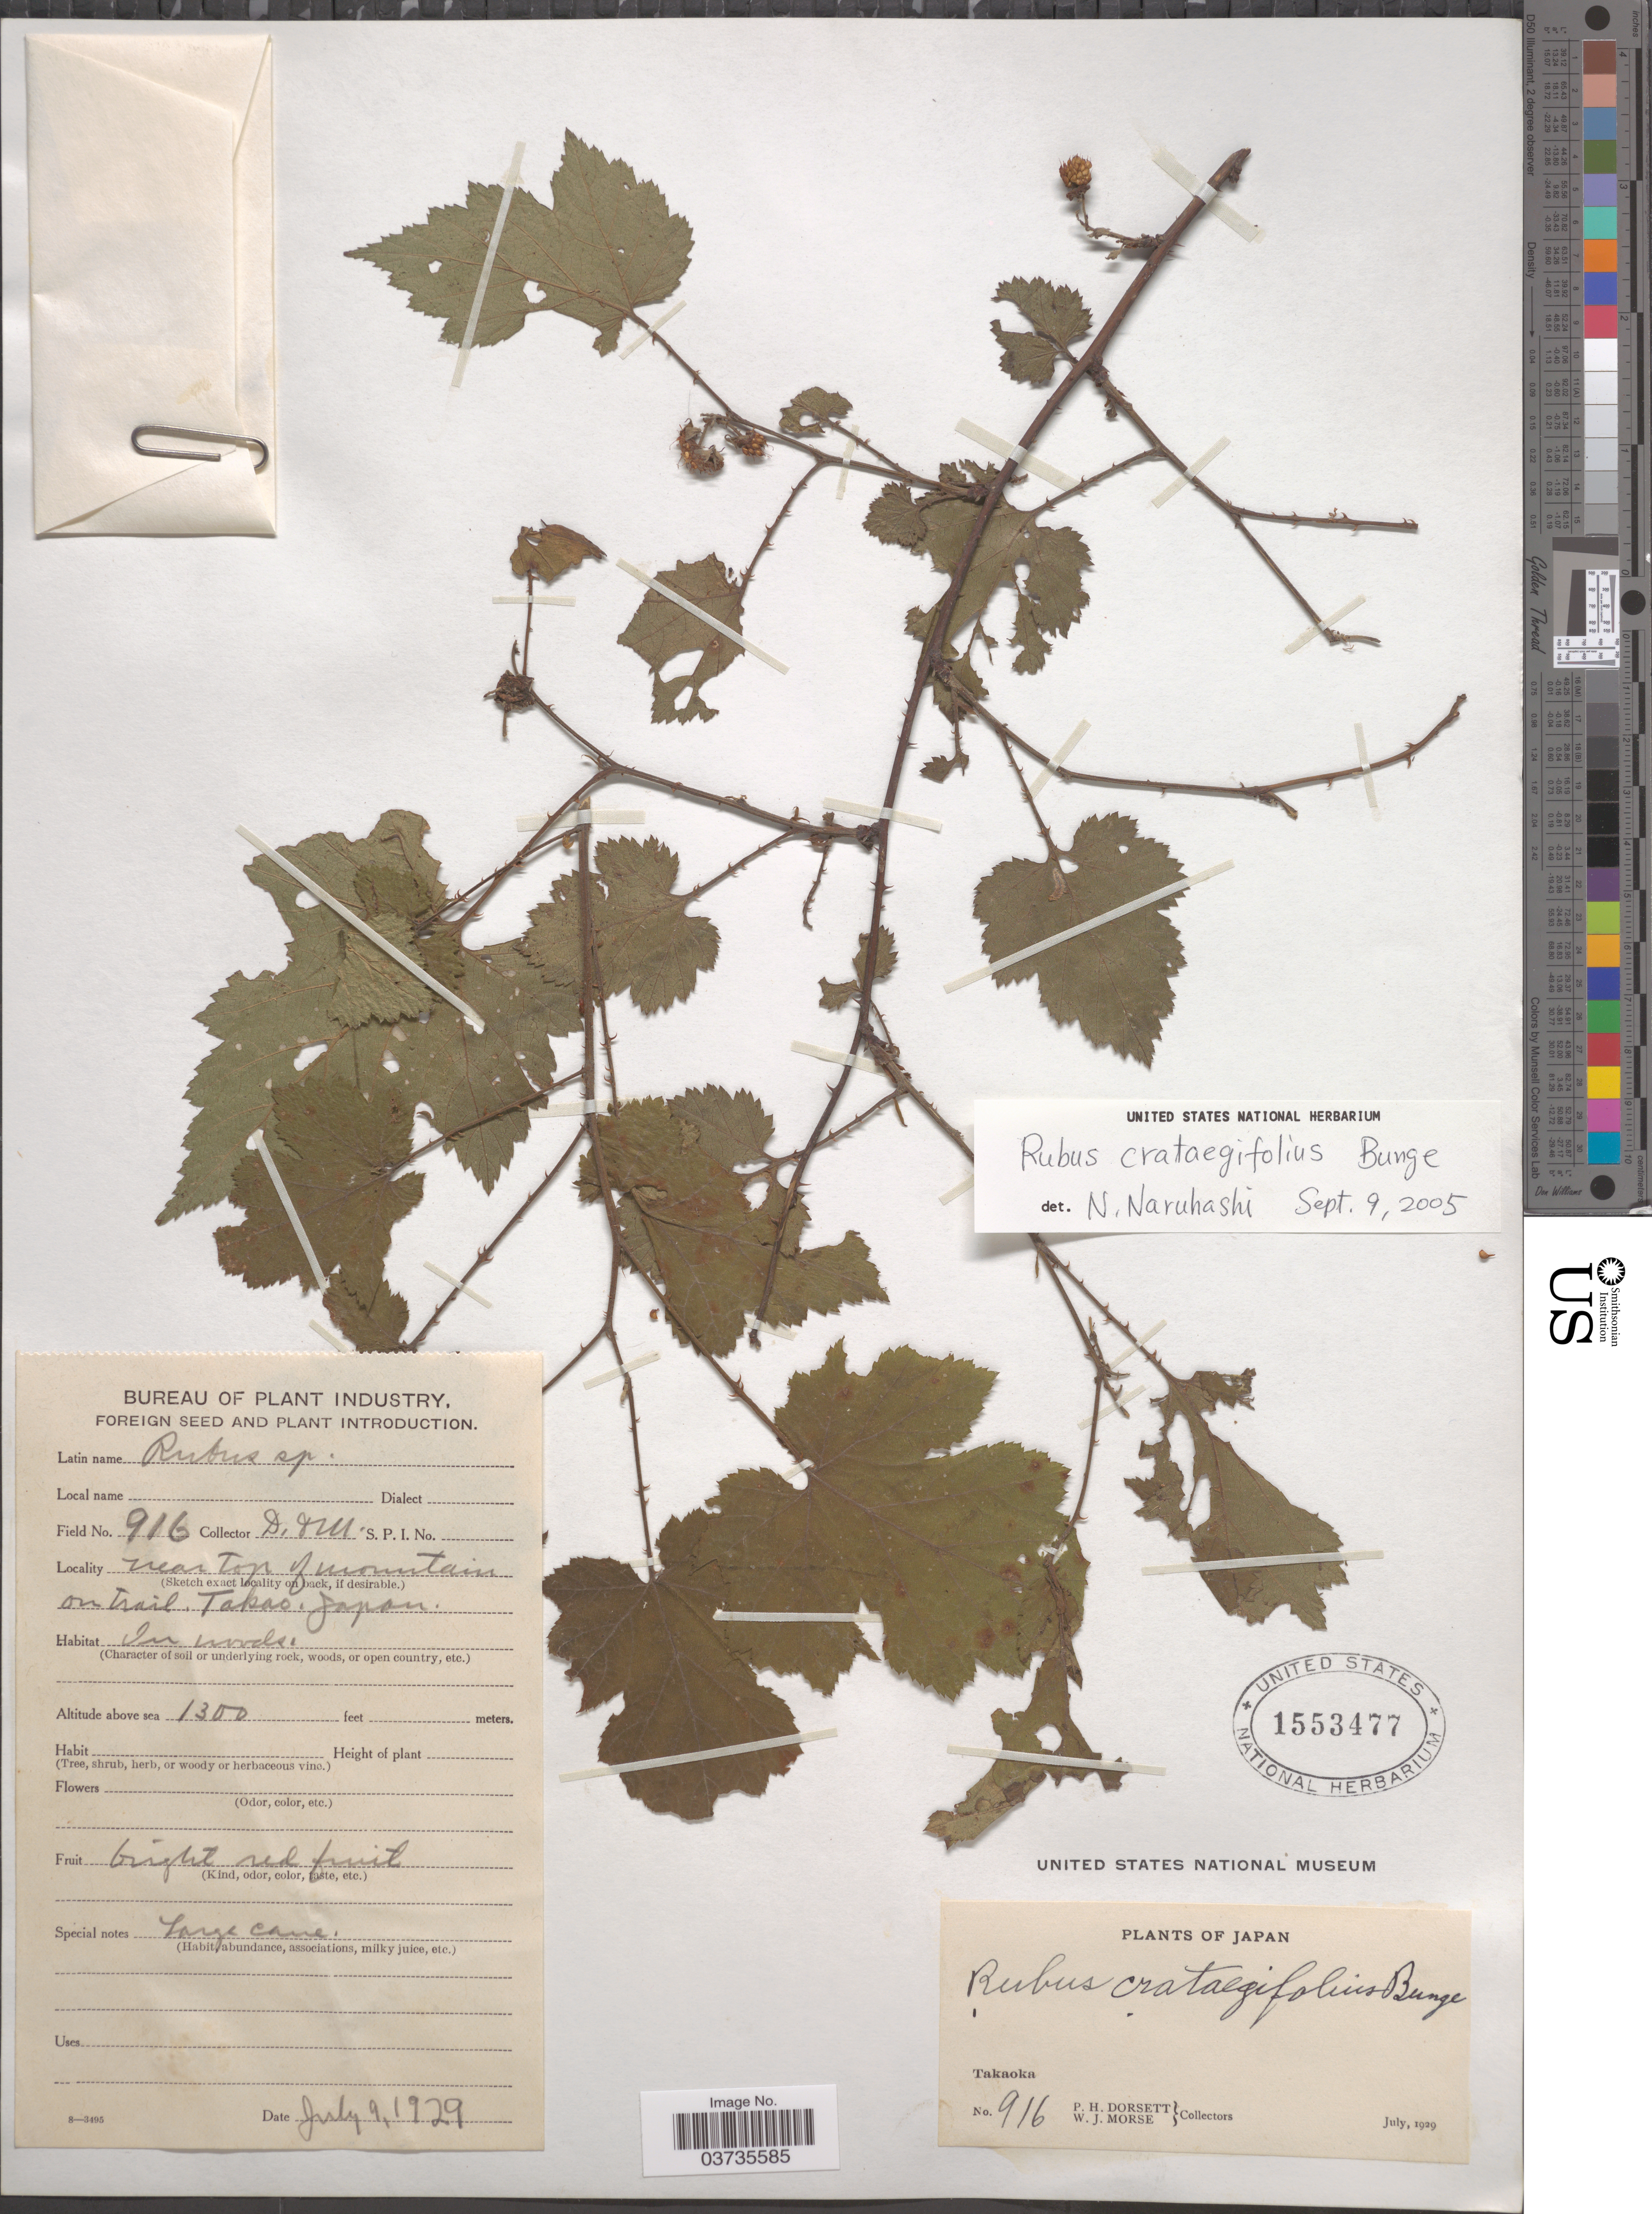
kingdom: Plantae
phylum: Tracheophyta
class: Magnoliopsida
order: Rosales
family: Rosaceae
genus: Rubus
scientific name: Rubus crataegifolius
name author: Bunge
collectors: P. H. Dorsett & W. J. Morse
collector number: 916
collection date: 1929-07-09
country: Japan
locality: Takaoka. Near top of mountain on trail, Takao.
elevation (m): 396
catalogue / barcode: US 1553477